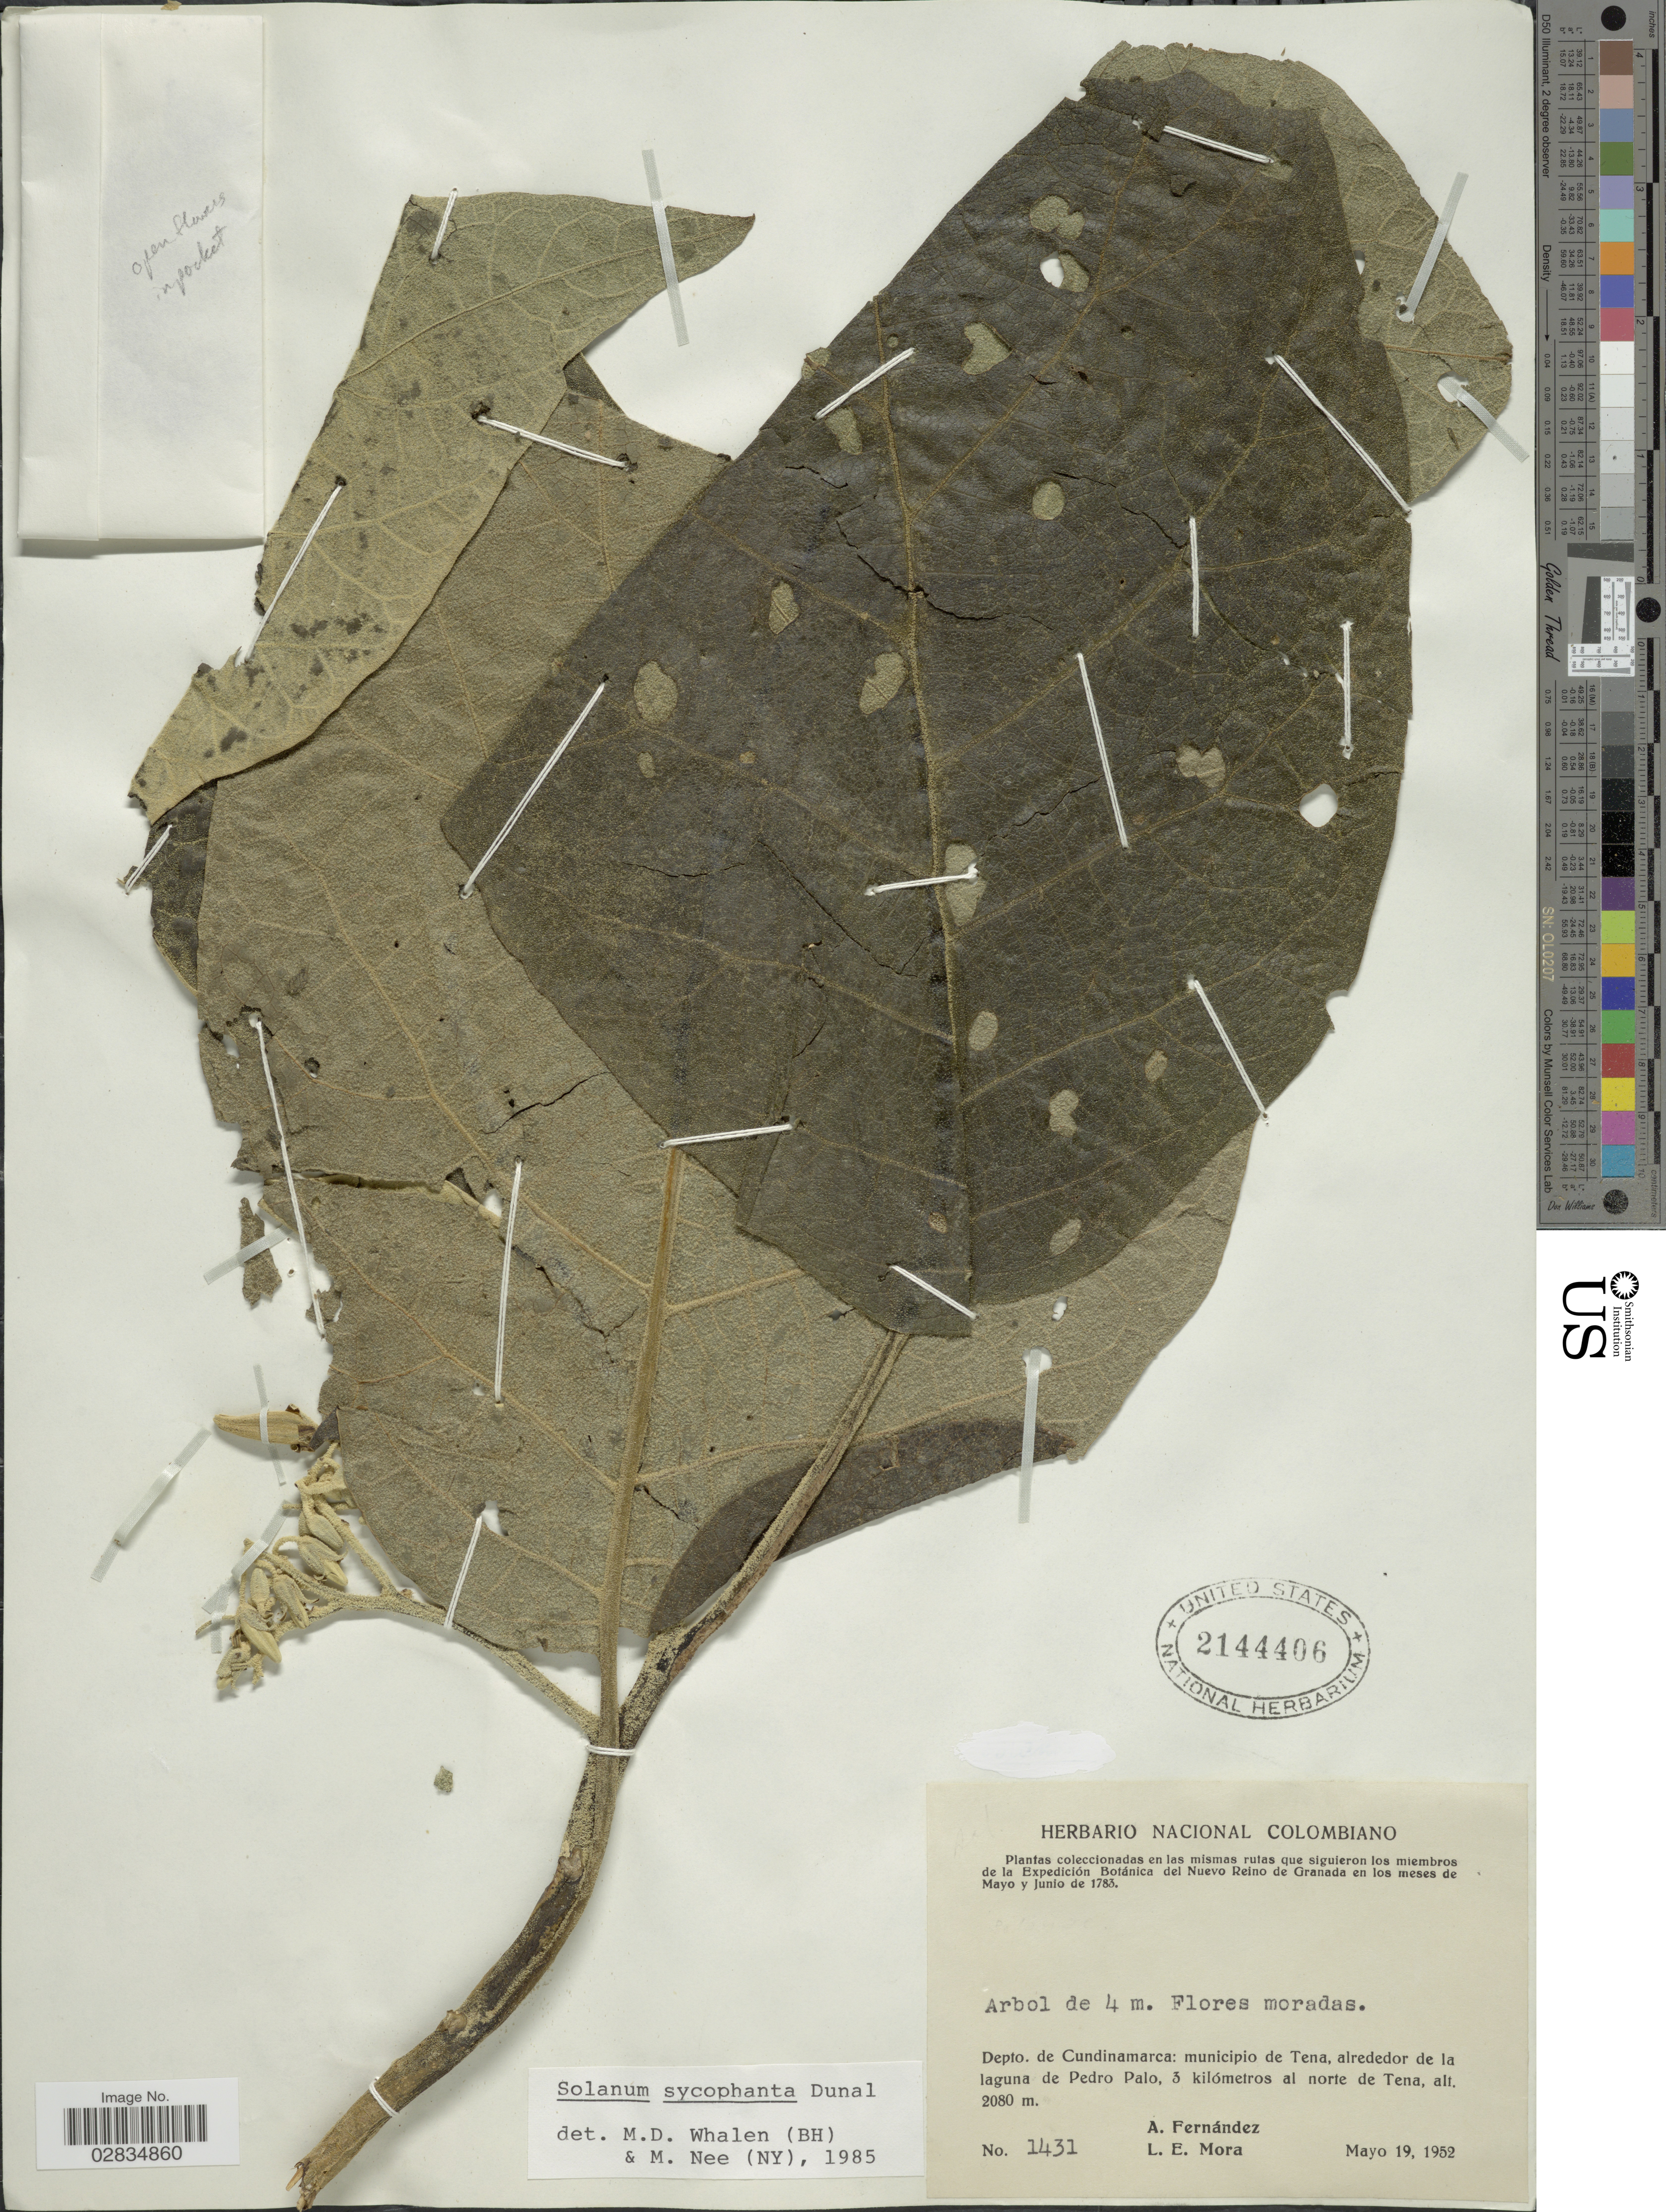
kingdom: Plantae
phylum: Tracheophyta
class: Magnoliopsida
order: Solanales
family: Solanaceae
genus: Solanum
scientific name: Solanum sycophanta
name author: Dunal in DC.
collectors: A. Fernández & L. Mora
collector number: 1431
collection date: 1952-05-19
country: Colombia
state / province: Cundinamarca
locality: Depto. de Cundinamarca: municipio de Tena, alrededor de la laguna de Pedro Palo, 3 kilómetros al norte de Tena.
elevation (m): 2080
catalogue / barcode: US 2144406